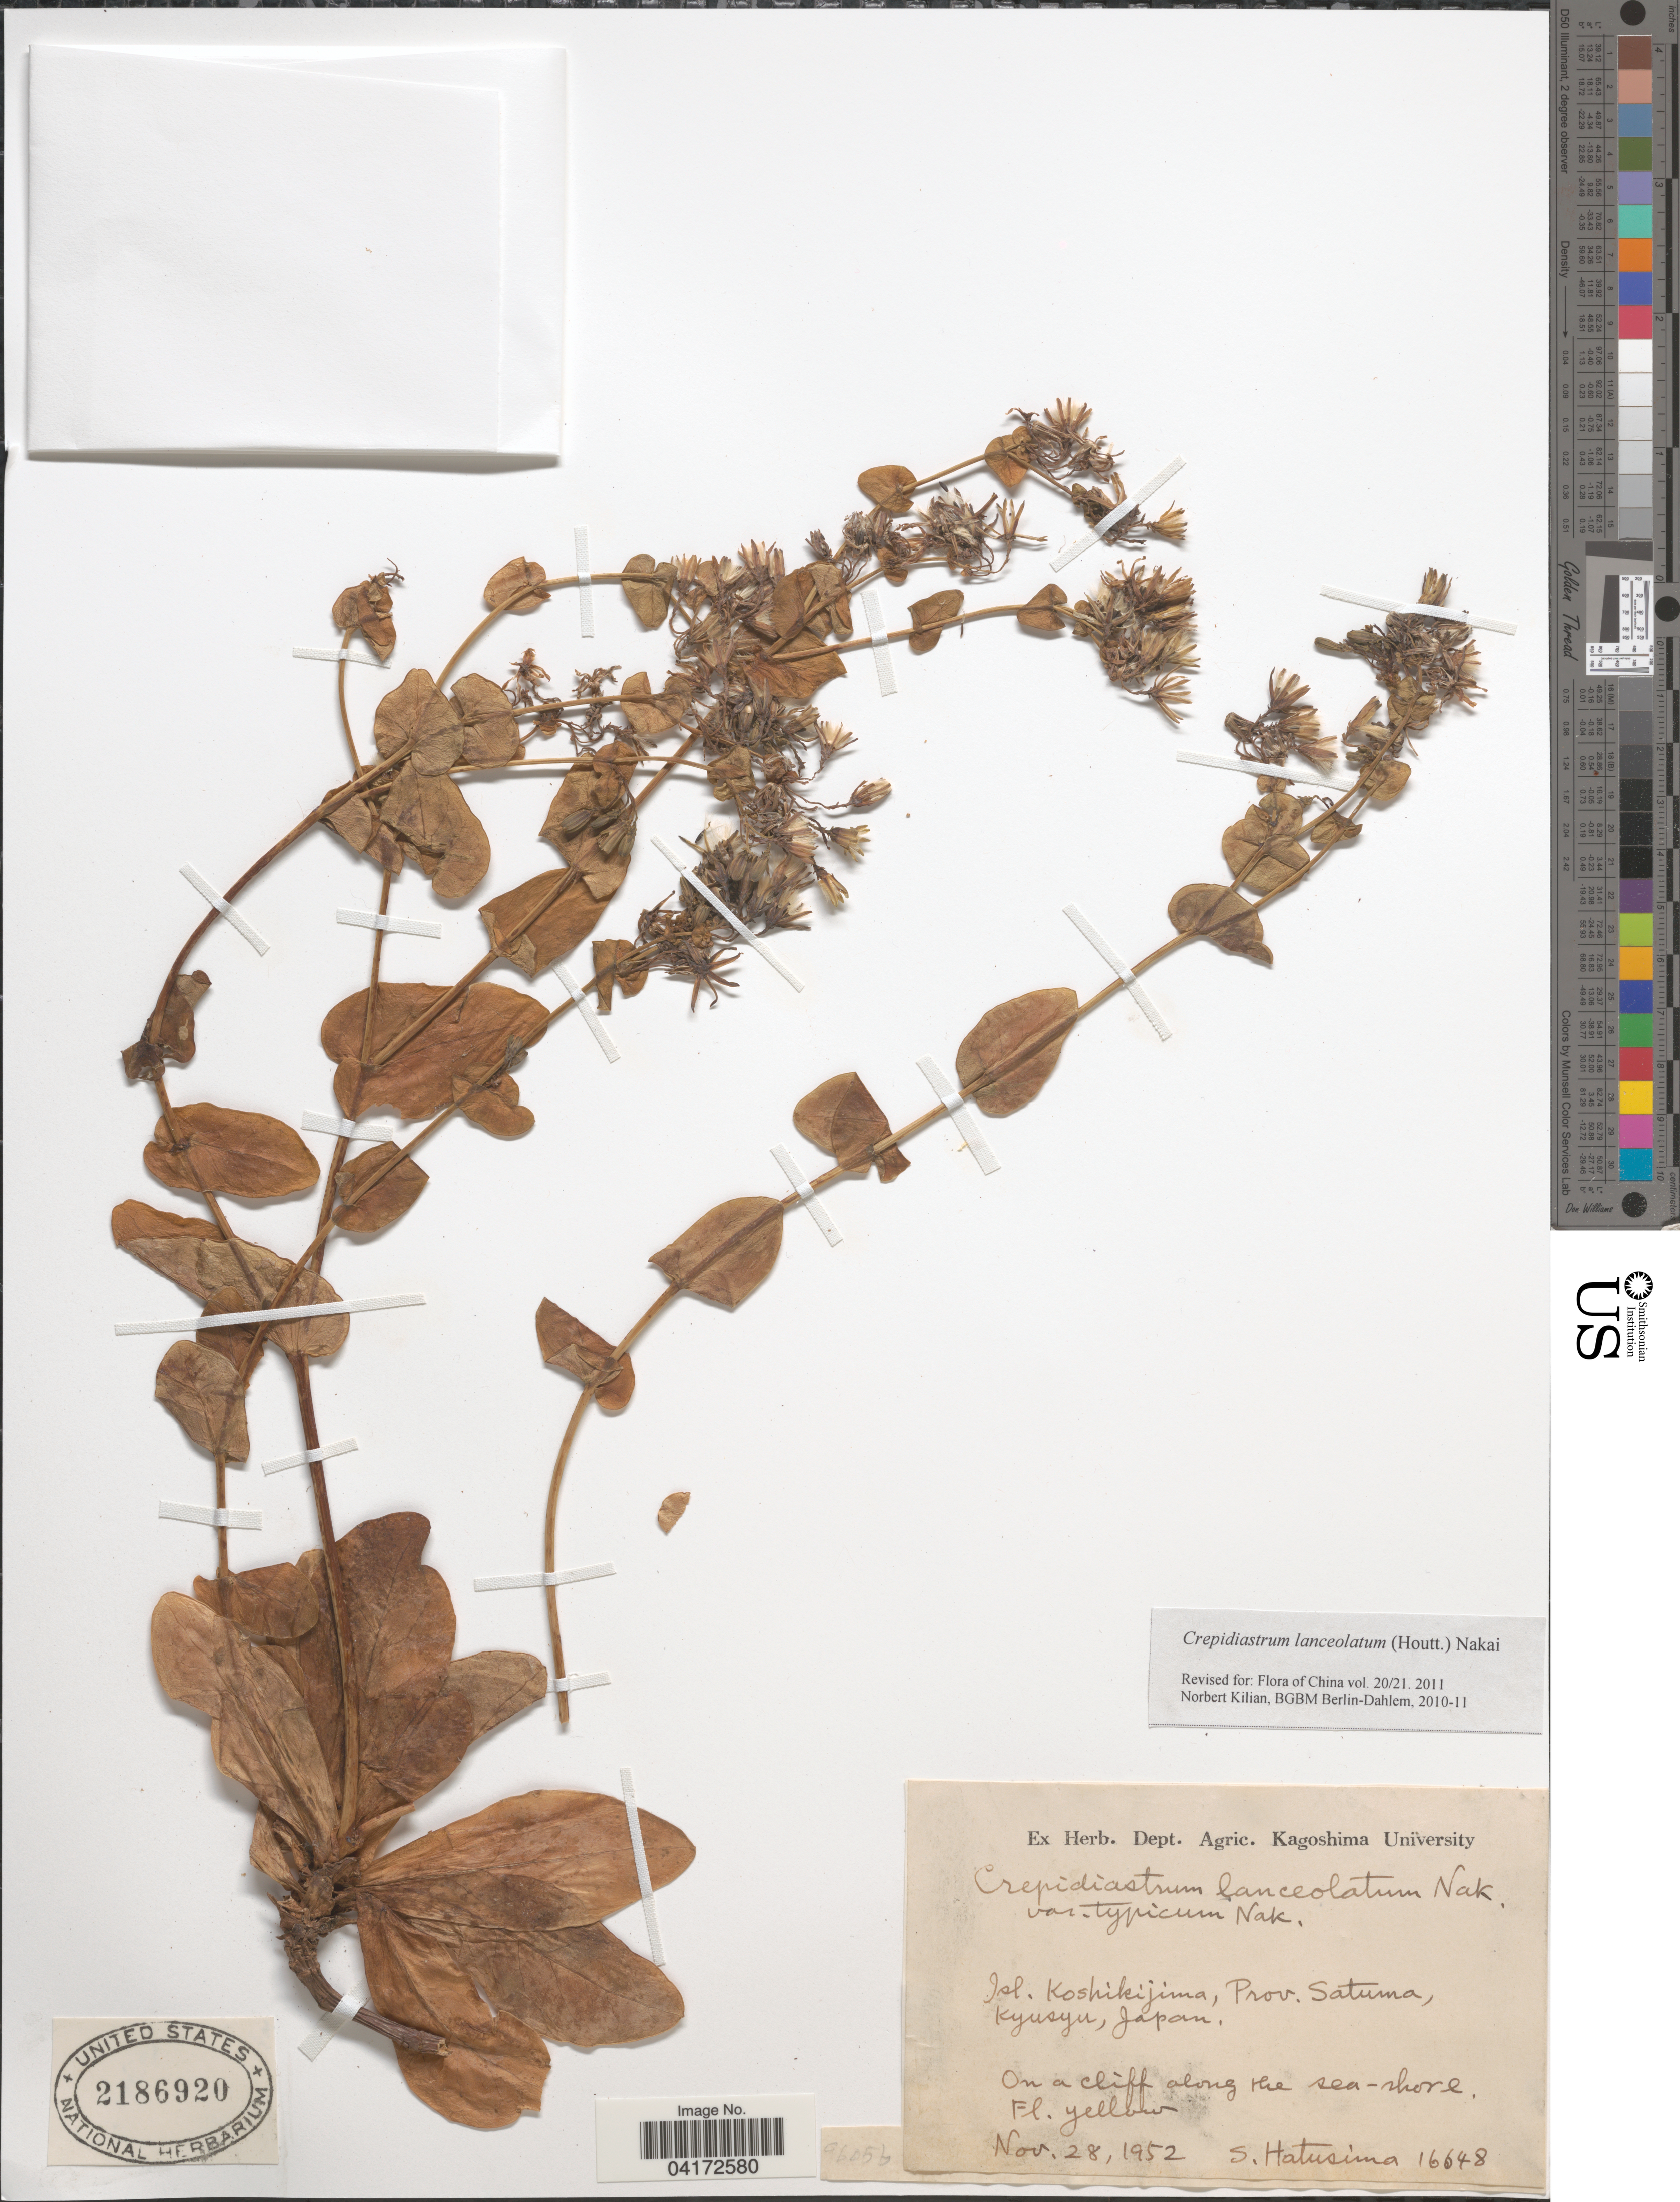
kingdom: Plantae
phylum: Tracheophyta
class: Magnoliopsida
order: Asterales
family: Asteraceae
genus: Crepidiastrum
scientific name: Crepidiastrum lanceolatum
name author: (Houtt.) Nakai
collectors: S. Hatusima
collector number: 16648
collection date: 1952-11-28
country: Japan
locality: Isl. Koshikijima, Prov. Satuma, Kyusyu.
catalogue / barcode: US 2186920